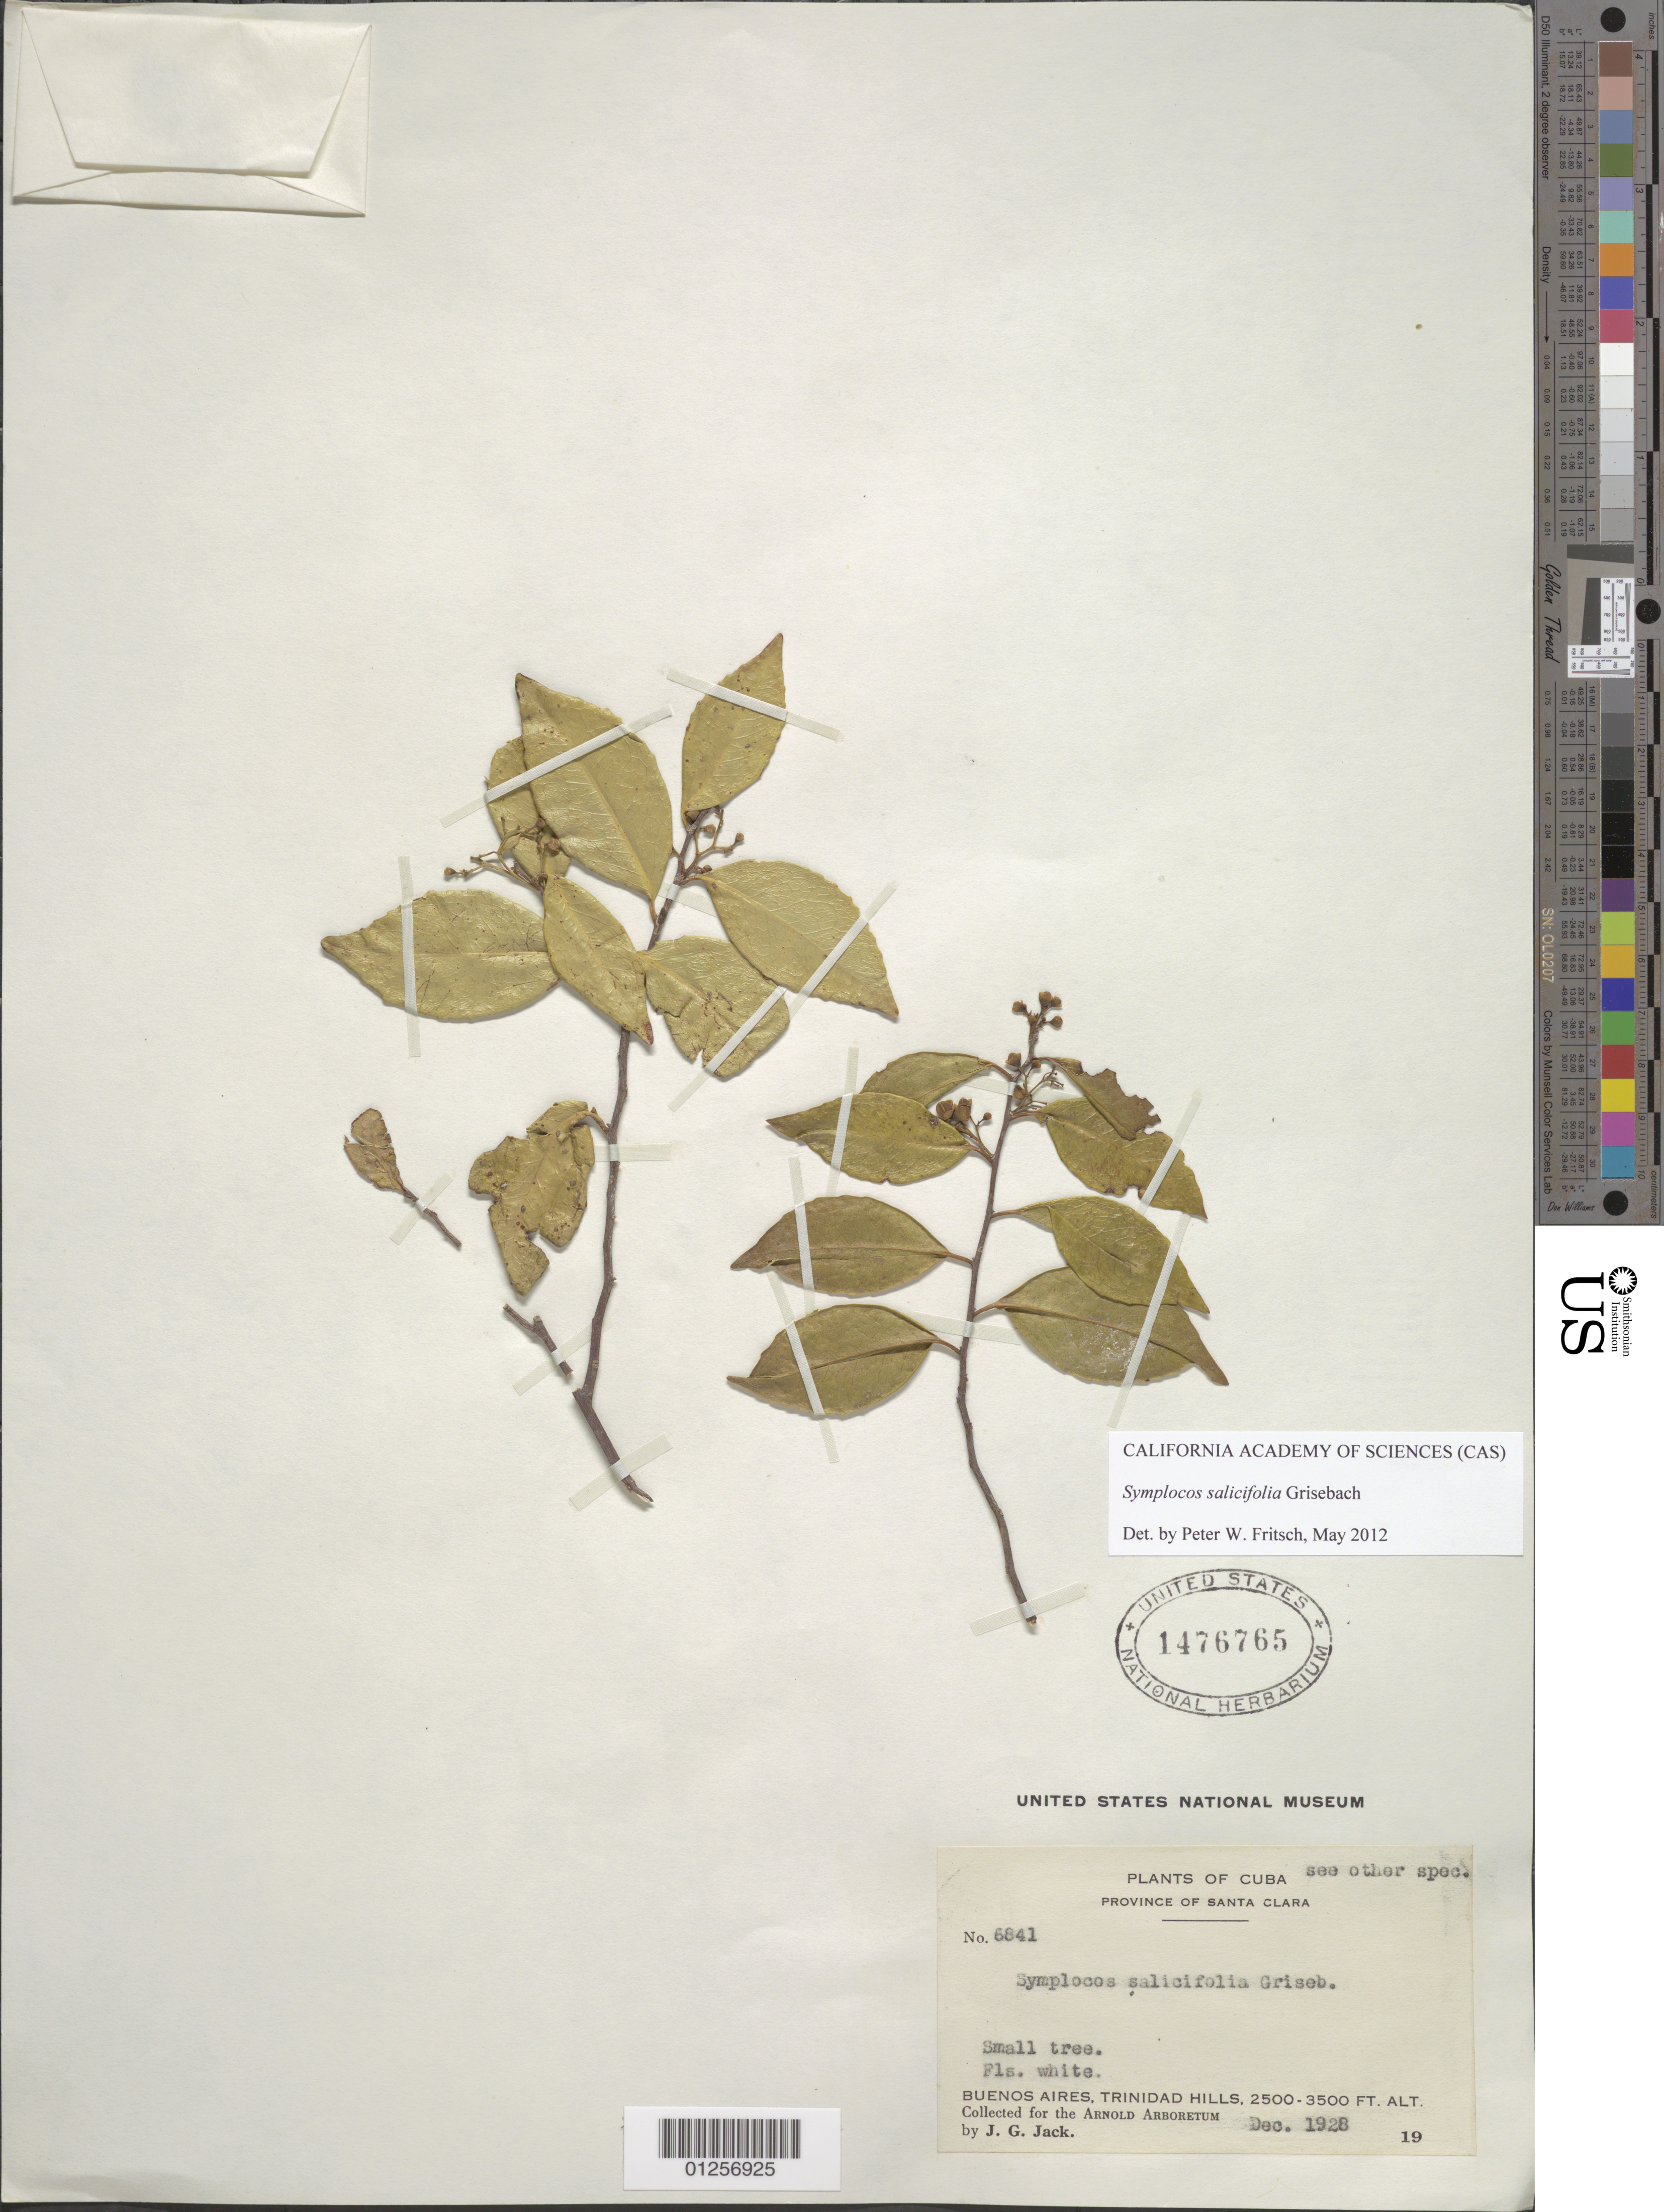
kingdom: Plantae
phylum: Tracheophyta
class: Magnoliopsida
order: Ericales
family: Symplocaceae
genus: Symplocos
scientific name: Symplocos salicifolia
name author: Griseb.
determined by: Fritsch, Peter W.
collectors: J. G. Jack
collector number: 6841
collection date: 1928-12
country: Cuba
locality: Prov. Santa Clara, Buenos Aires, Trinidad Hills.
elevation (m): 762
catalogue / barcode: US 1476765